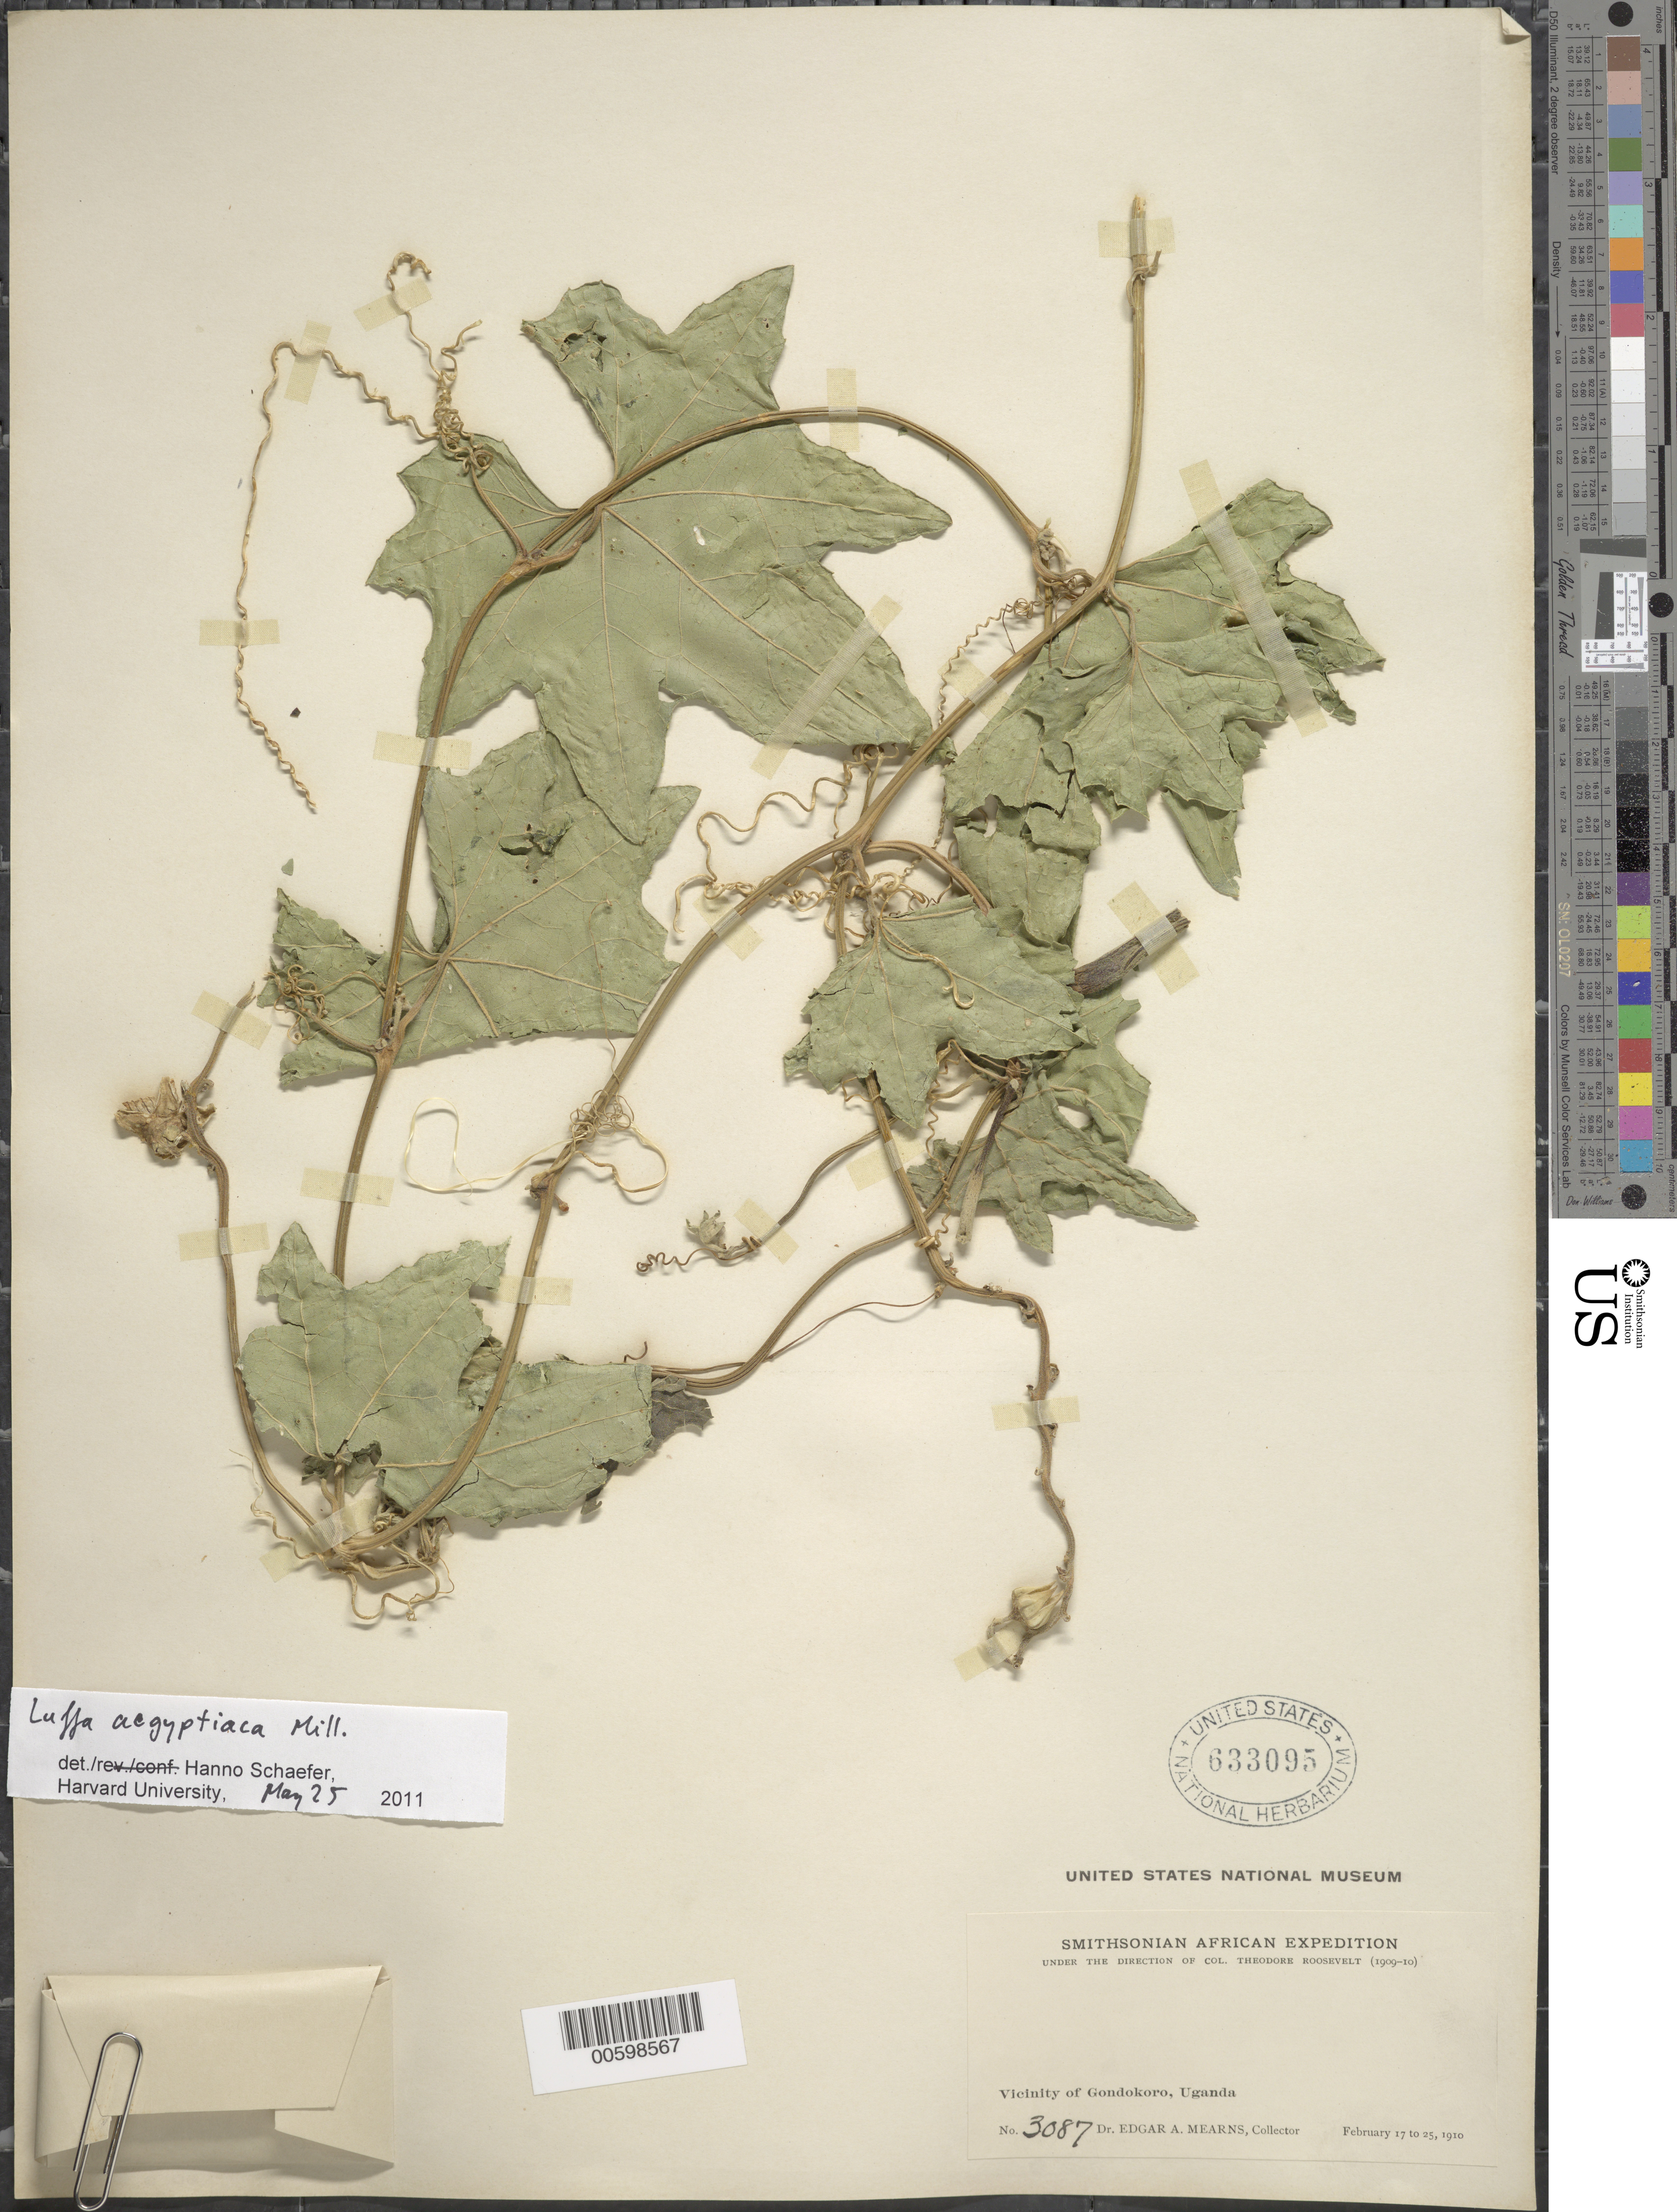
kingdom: Plantae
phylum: Tracheophyta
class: Magnoliopsida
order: Cucurbitales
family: Cucurbitaceae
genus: Luffa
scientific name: Luffa aegyptiaca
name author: Mill.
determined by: Schaefer, Hanno, Harvard University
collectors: E. A. Mearns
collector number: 3087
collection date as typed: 17 Feb 1910 to 25 Feb 1910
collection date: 1910-02-17/1910-02-25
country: Sudan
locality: Vicinity of Gondokoro, Uganda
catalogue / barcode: US 633095